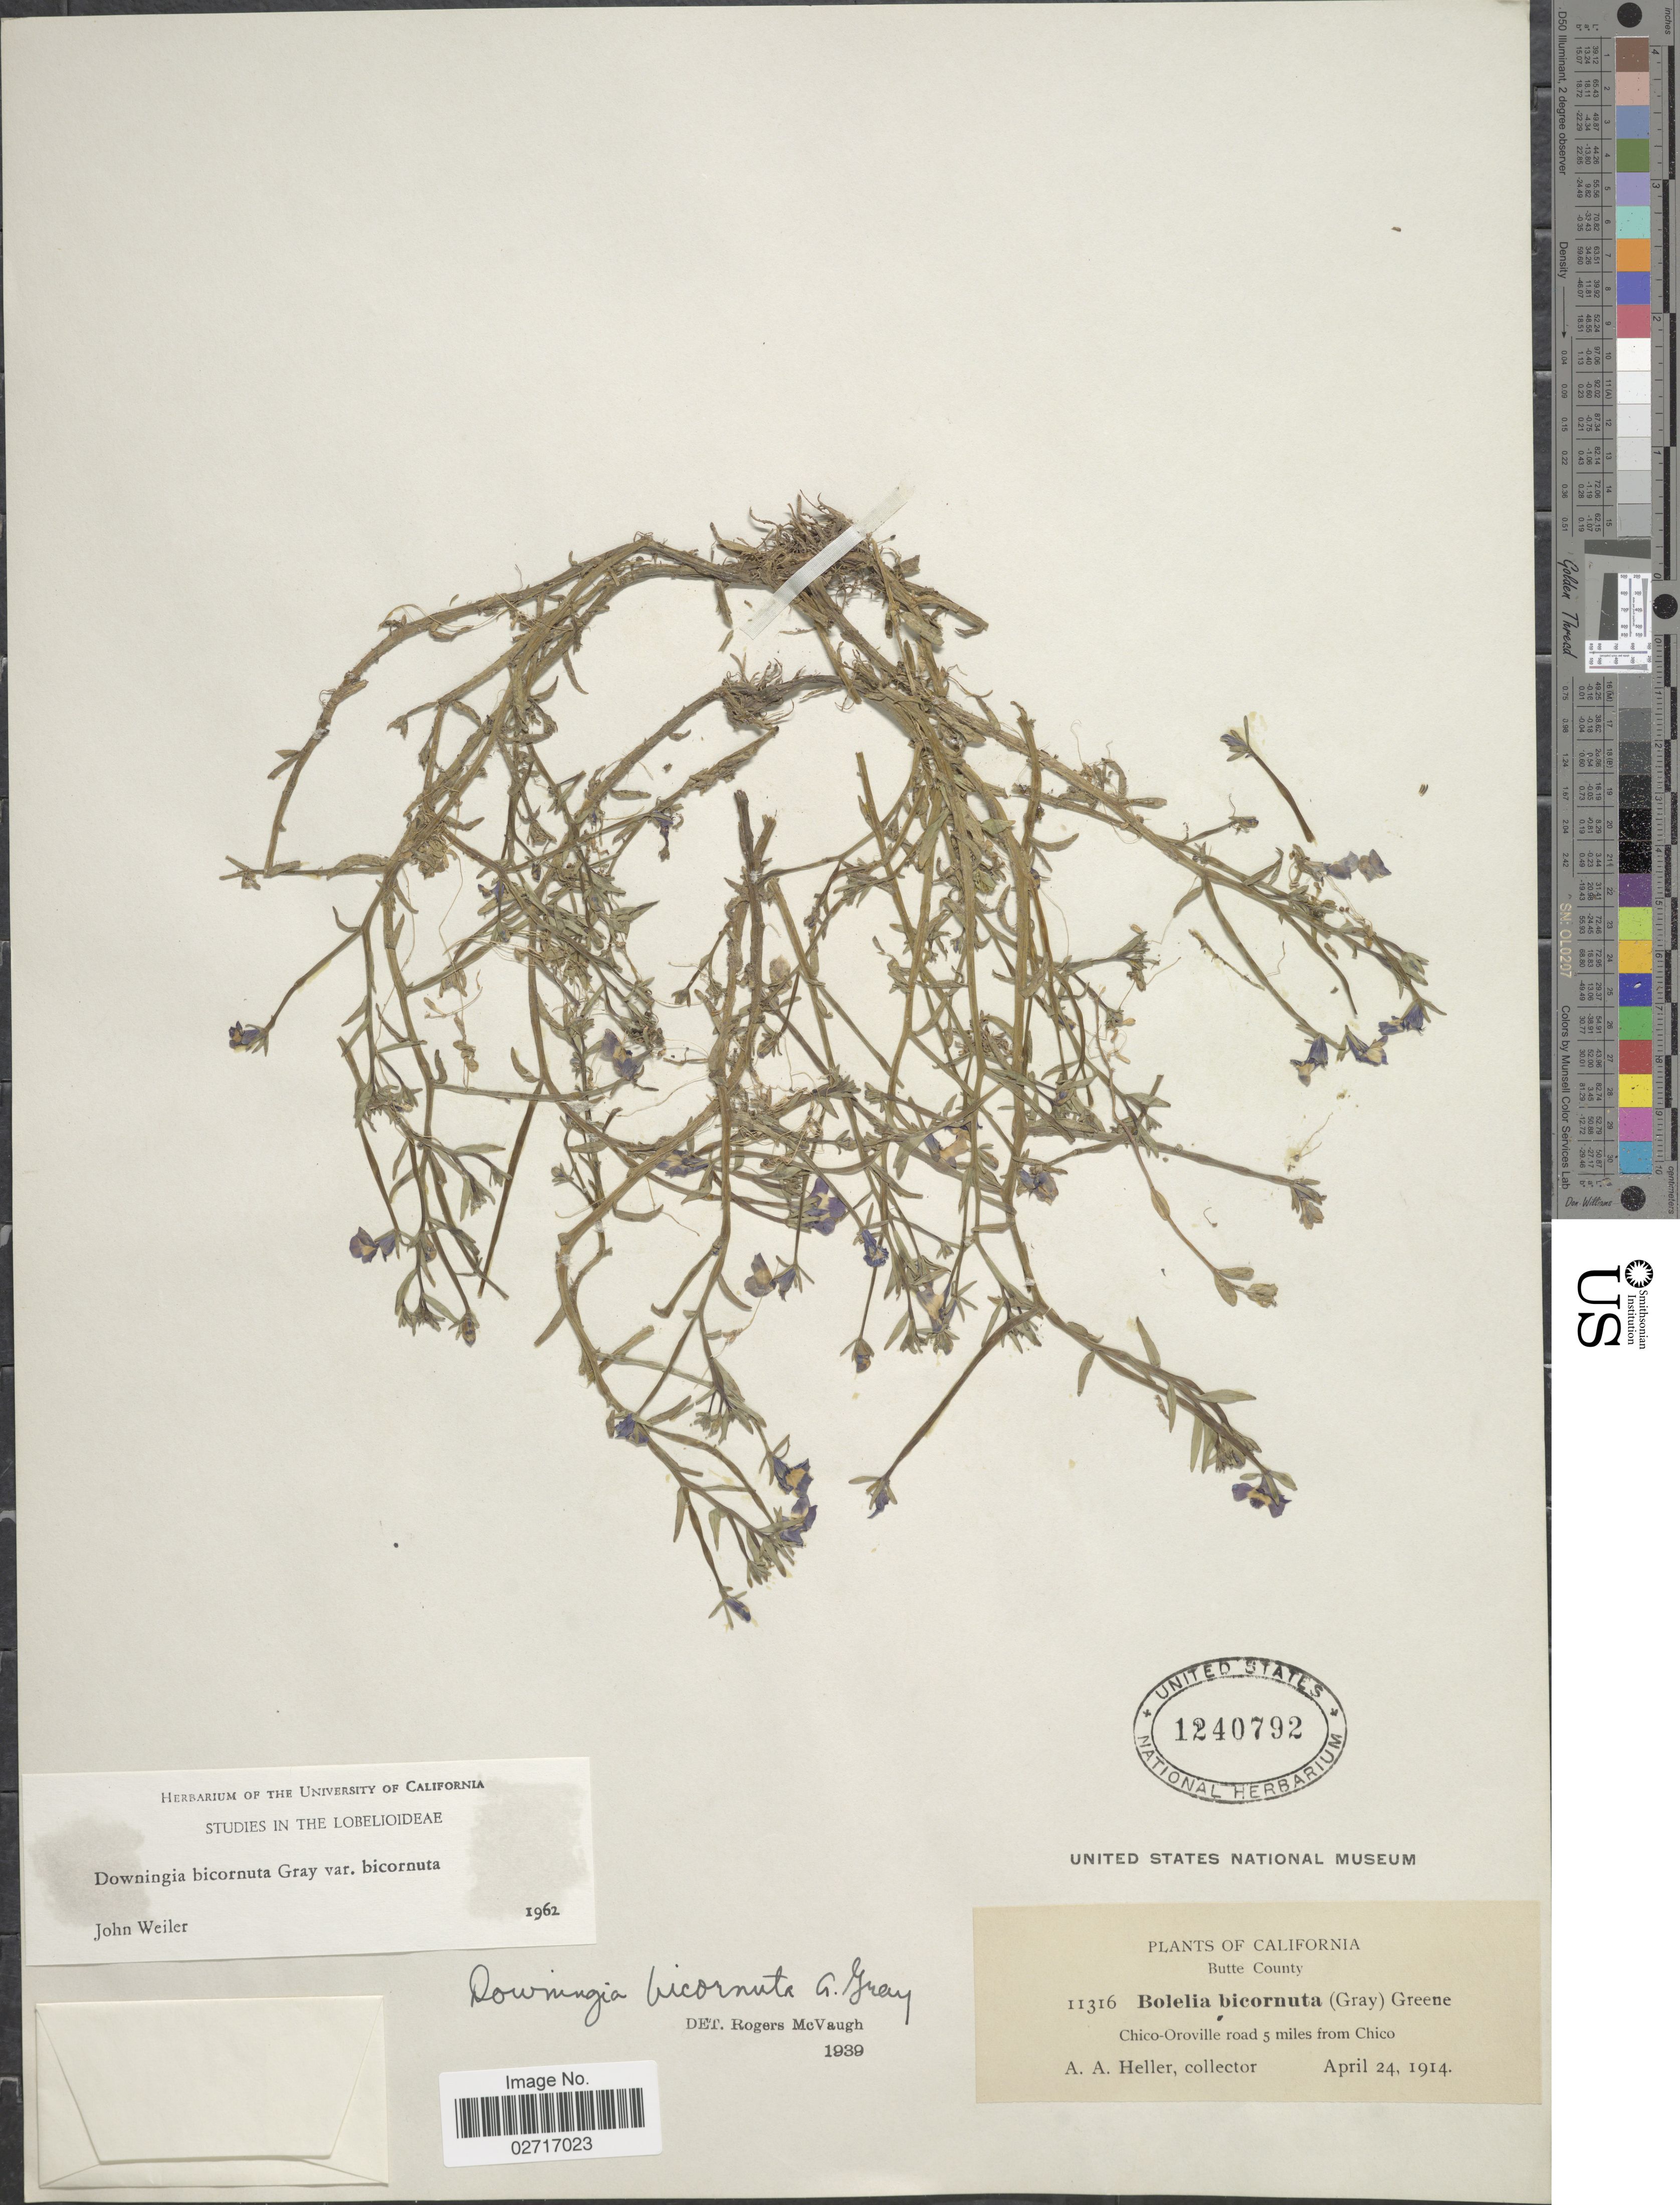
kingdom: Plantae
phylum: Tracheophyta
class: Magnoliopsida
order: Asterales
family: Campanulaceae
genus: Downingia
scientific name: Downingia bicornuta var. bicornuta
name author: A. Gray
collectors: A. A. Heller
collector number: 11316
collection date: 1914-04-24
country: United States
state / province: California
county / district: Butte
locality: Butte County. Chico- Oroville road 5 miles from Chico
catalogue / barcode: US 1240792